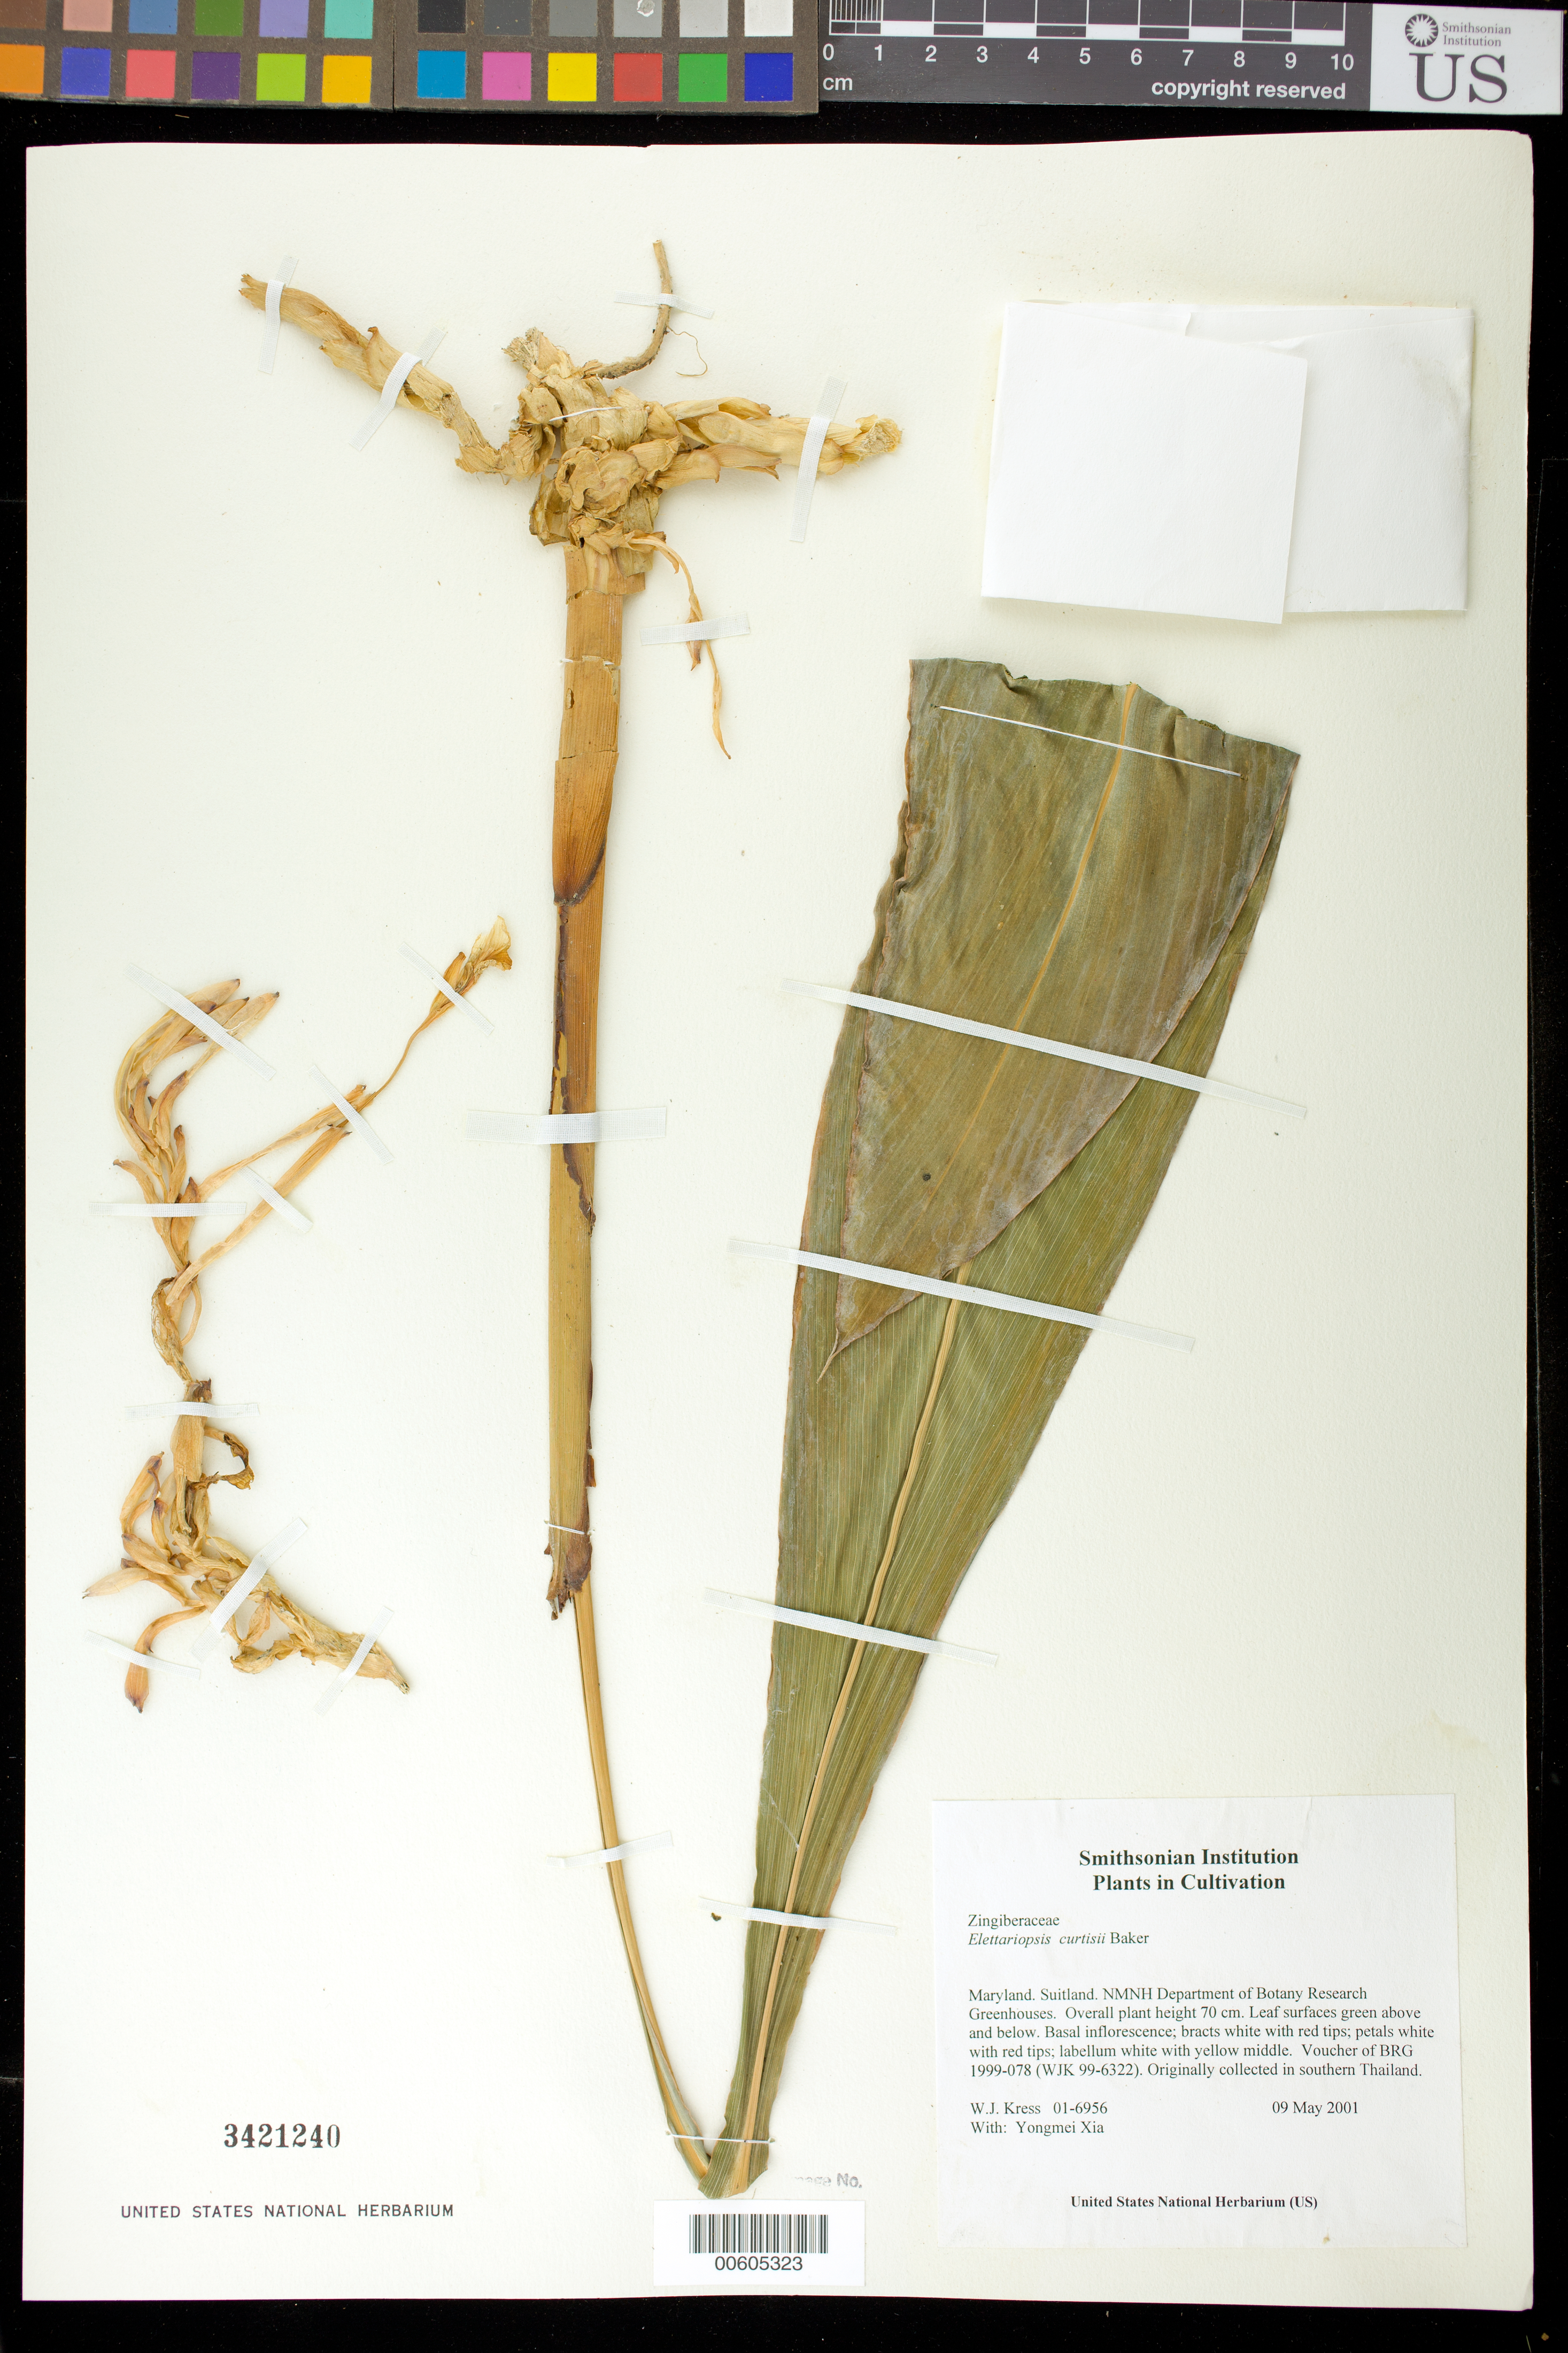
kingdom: Plantae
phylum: Tracheophyta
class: Liliopsida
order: Zingiberales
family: Zingiberaceae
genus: Amomum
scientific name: Amomum curtisii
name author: (Baker) Škornick. & Hlavatá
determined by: Strong, M. T., (US), Smithsonian Institution - National Museum of Natural History (UNITED STATES)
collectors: W. J. Kress & Y. M. Xia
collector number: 01-6956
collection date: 2001-05-09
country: United States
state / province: Maryland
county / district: Prince George's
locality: NMNH Botany Research Greenhouses. Suitland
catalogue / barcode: US 3421240